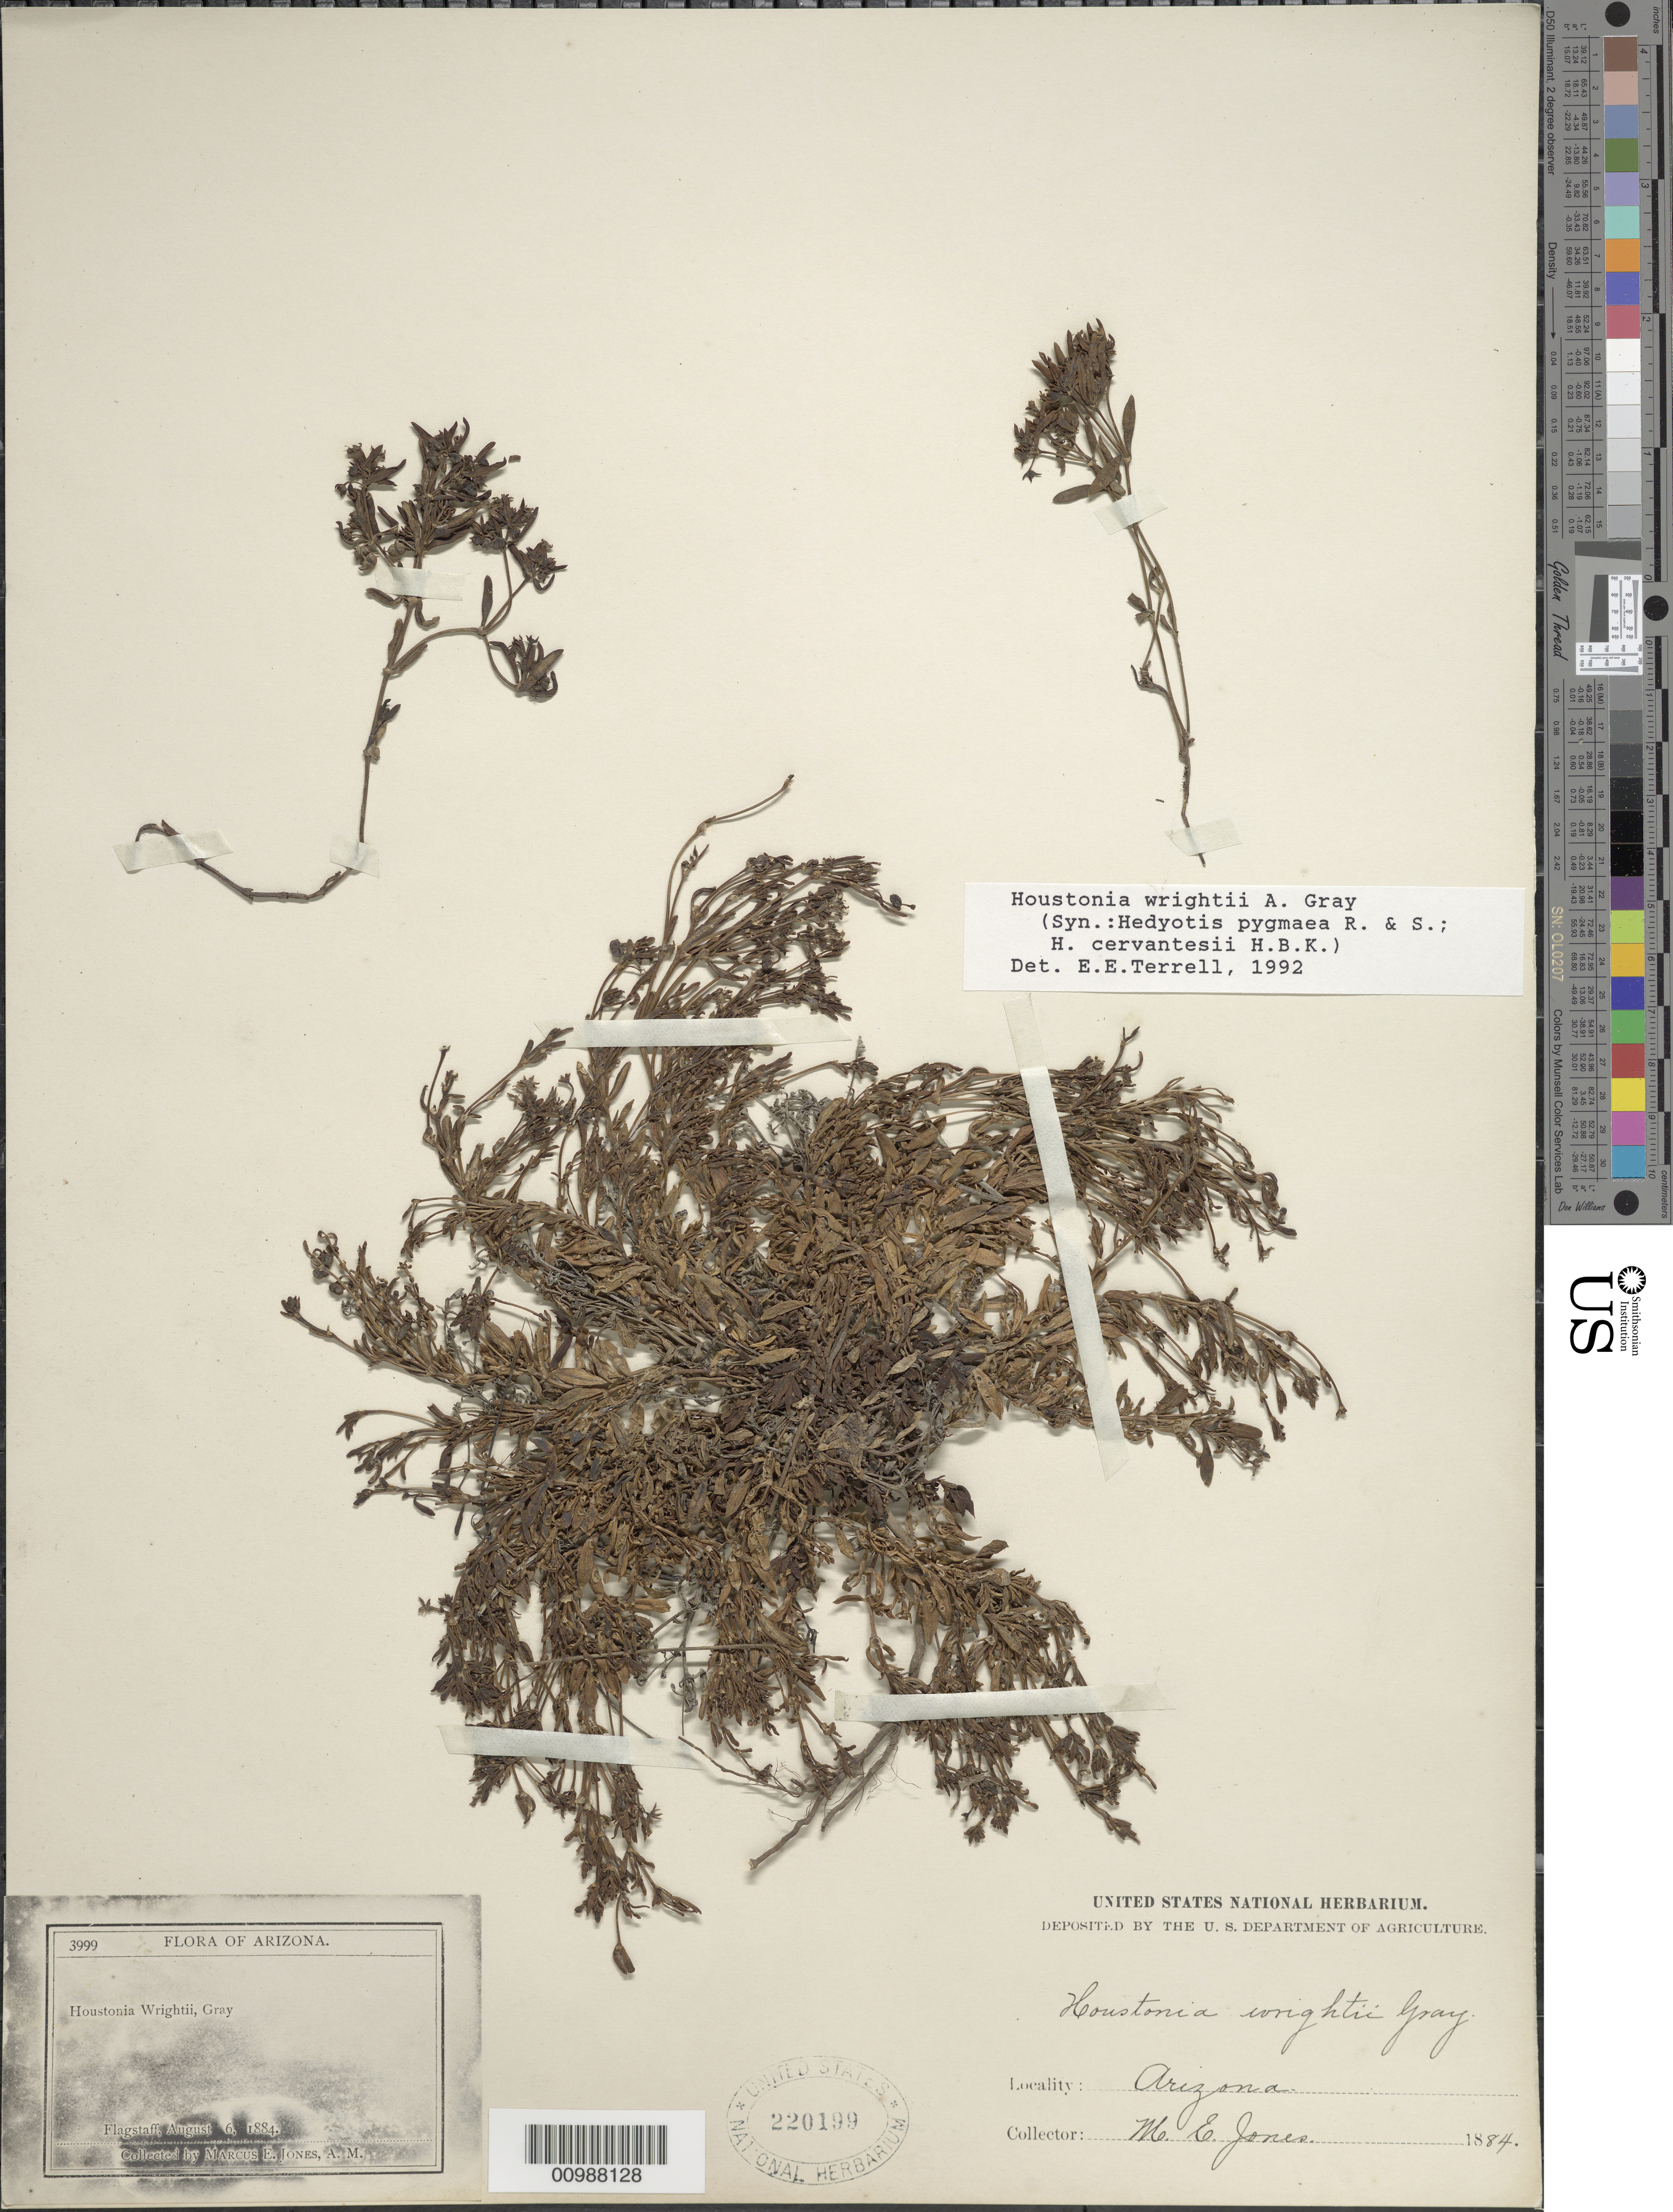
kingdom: Plantae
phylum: Tracheophyta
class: Magnoliopsida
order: Gentianales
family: Rubiaceae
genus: Houstonia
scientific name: Houstonia wrightii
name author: (A. Gray) A. Gray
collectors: M. E. Jones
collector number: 3999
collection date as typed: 06 Aug 1884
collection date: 1884-08-06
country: United States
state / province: Arizona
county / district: Coconino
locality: Flagstaff.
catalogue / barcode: US 220199